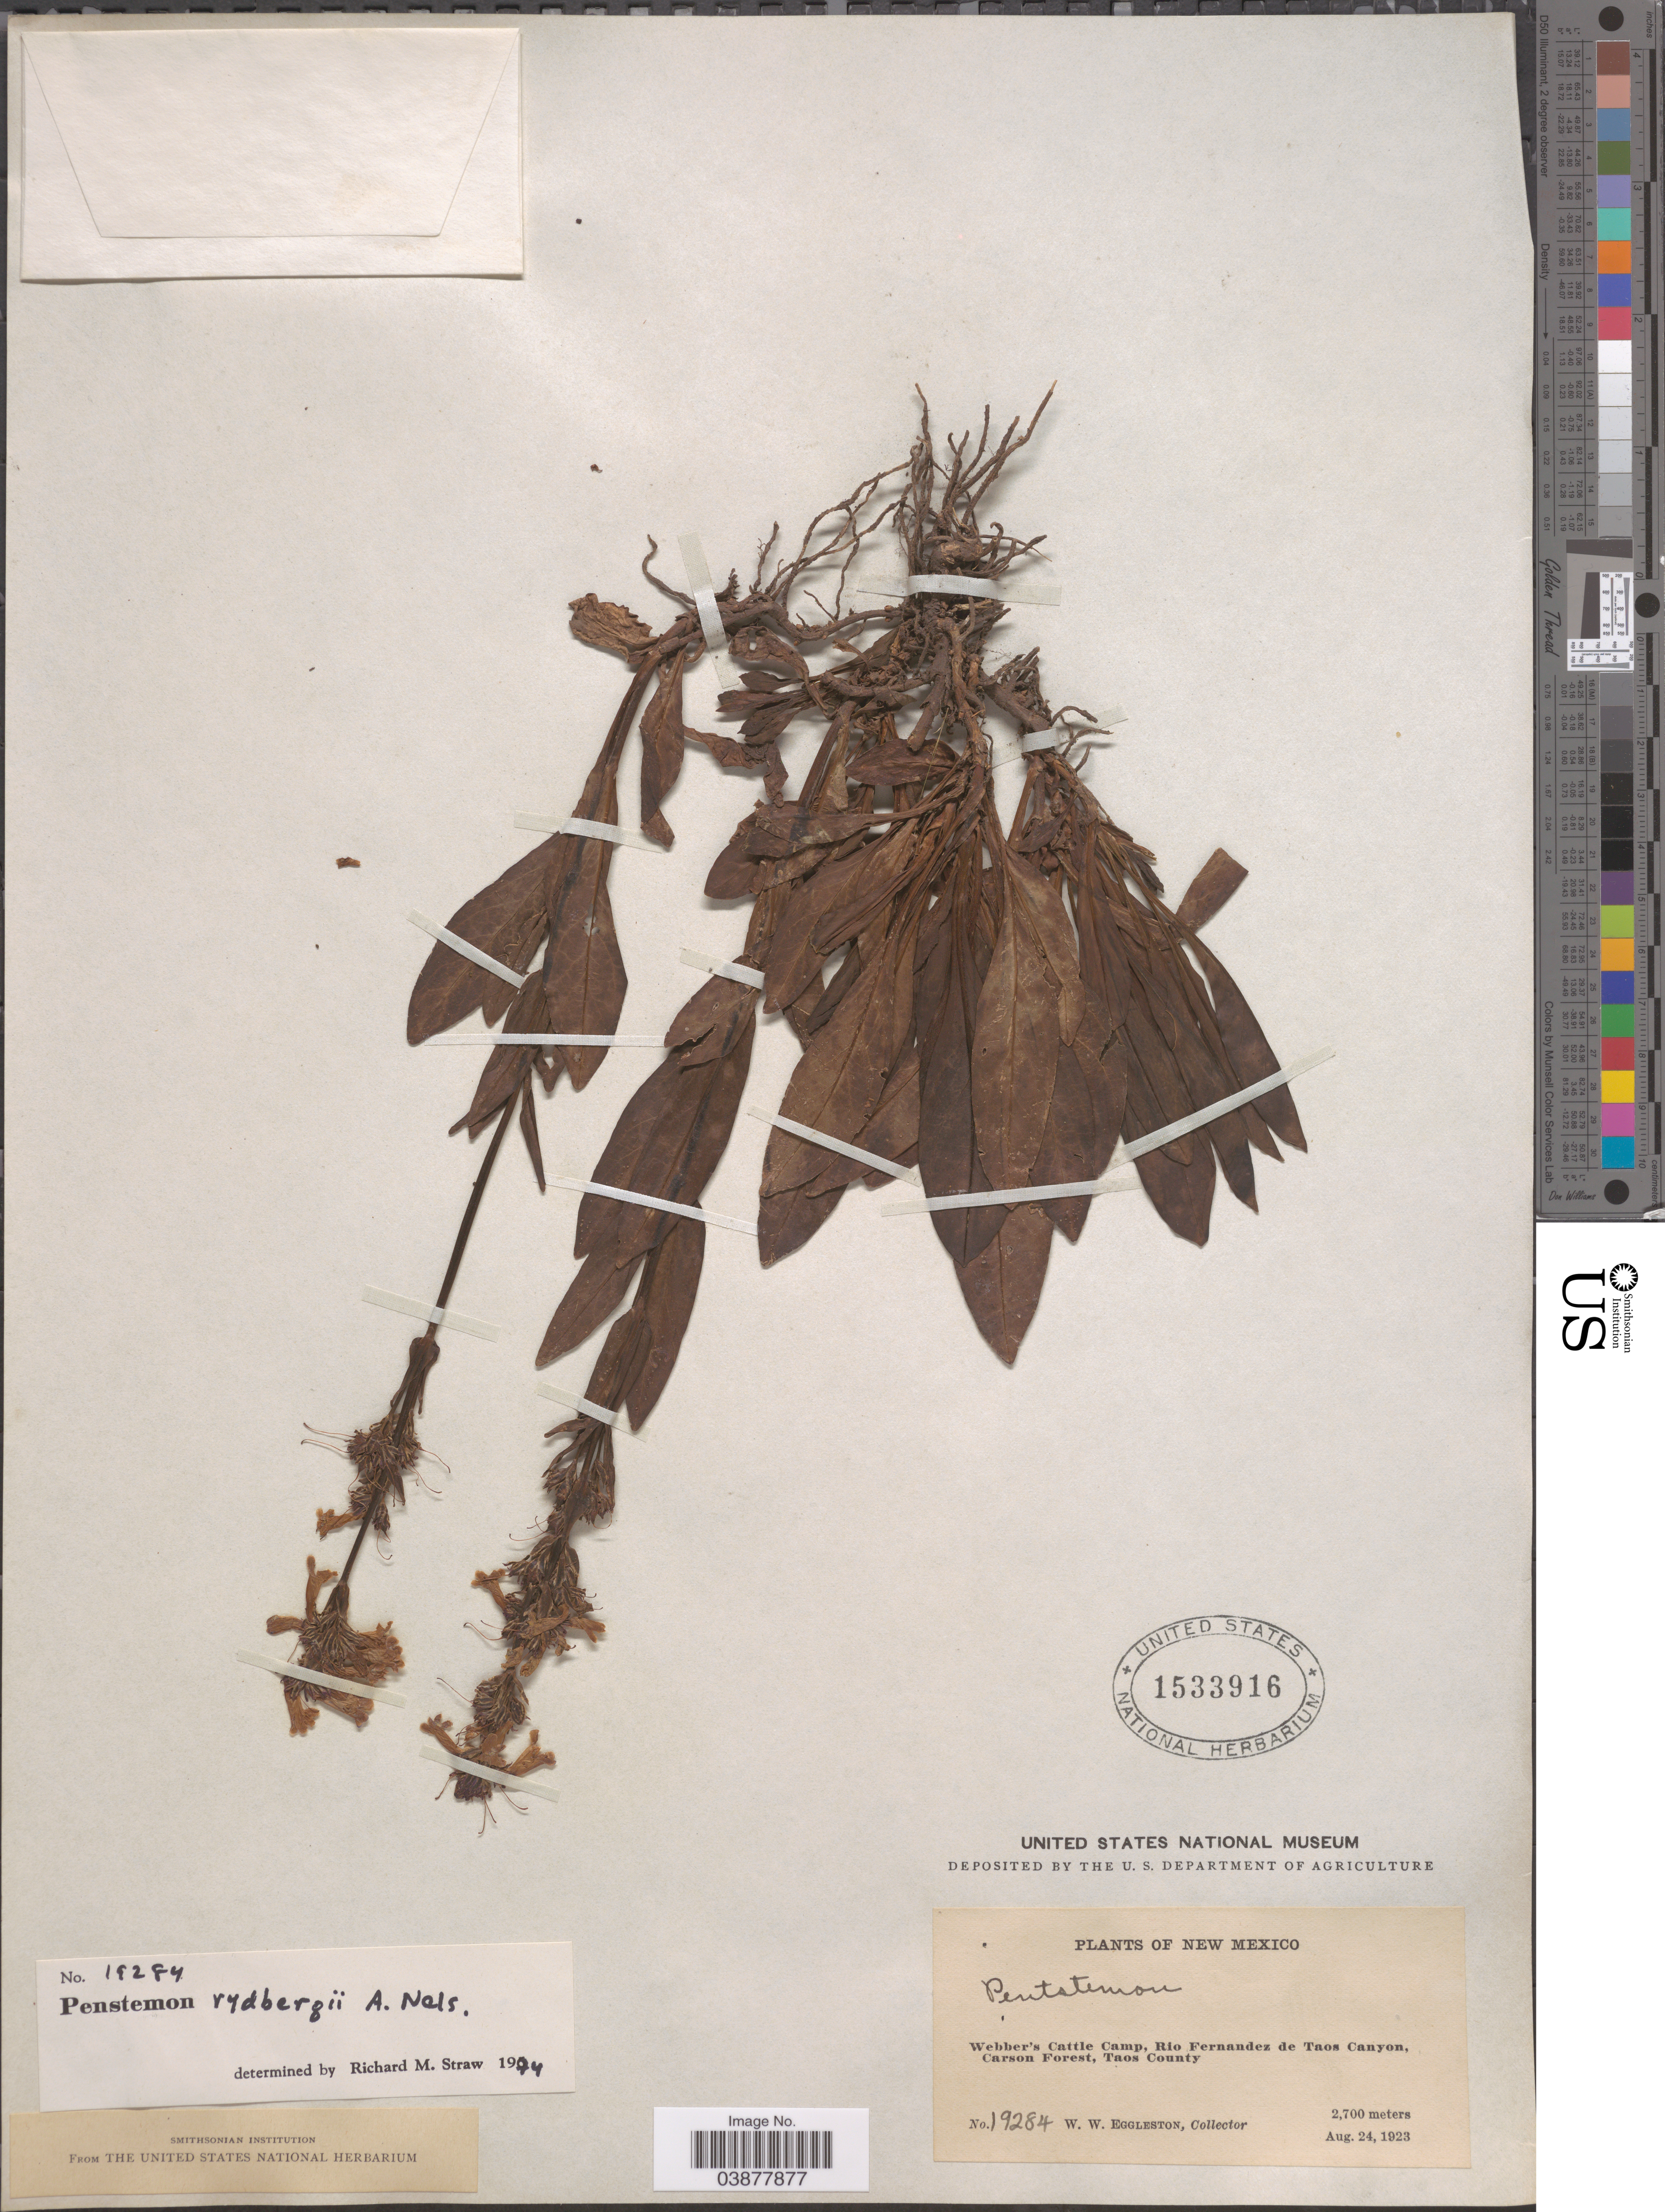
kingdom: Plantae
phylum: Tracheophyta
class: Magnoliopsida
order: Lamiales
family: Plantaginaceae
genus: Penstemon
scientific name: Penstemon rydbergii var. oreocharis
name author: (Greene) N.H. Holmgren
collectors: W. W. Eggleston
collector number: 19284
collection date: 1923-08-24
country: United States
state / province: New Mexico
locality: Webber's Cattle Camp, Rio Fernandez de Taos Canyon, Carson Forest, Taos County.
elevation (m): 2700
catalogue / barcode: US 1533916